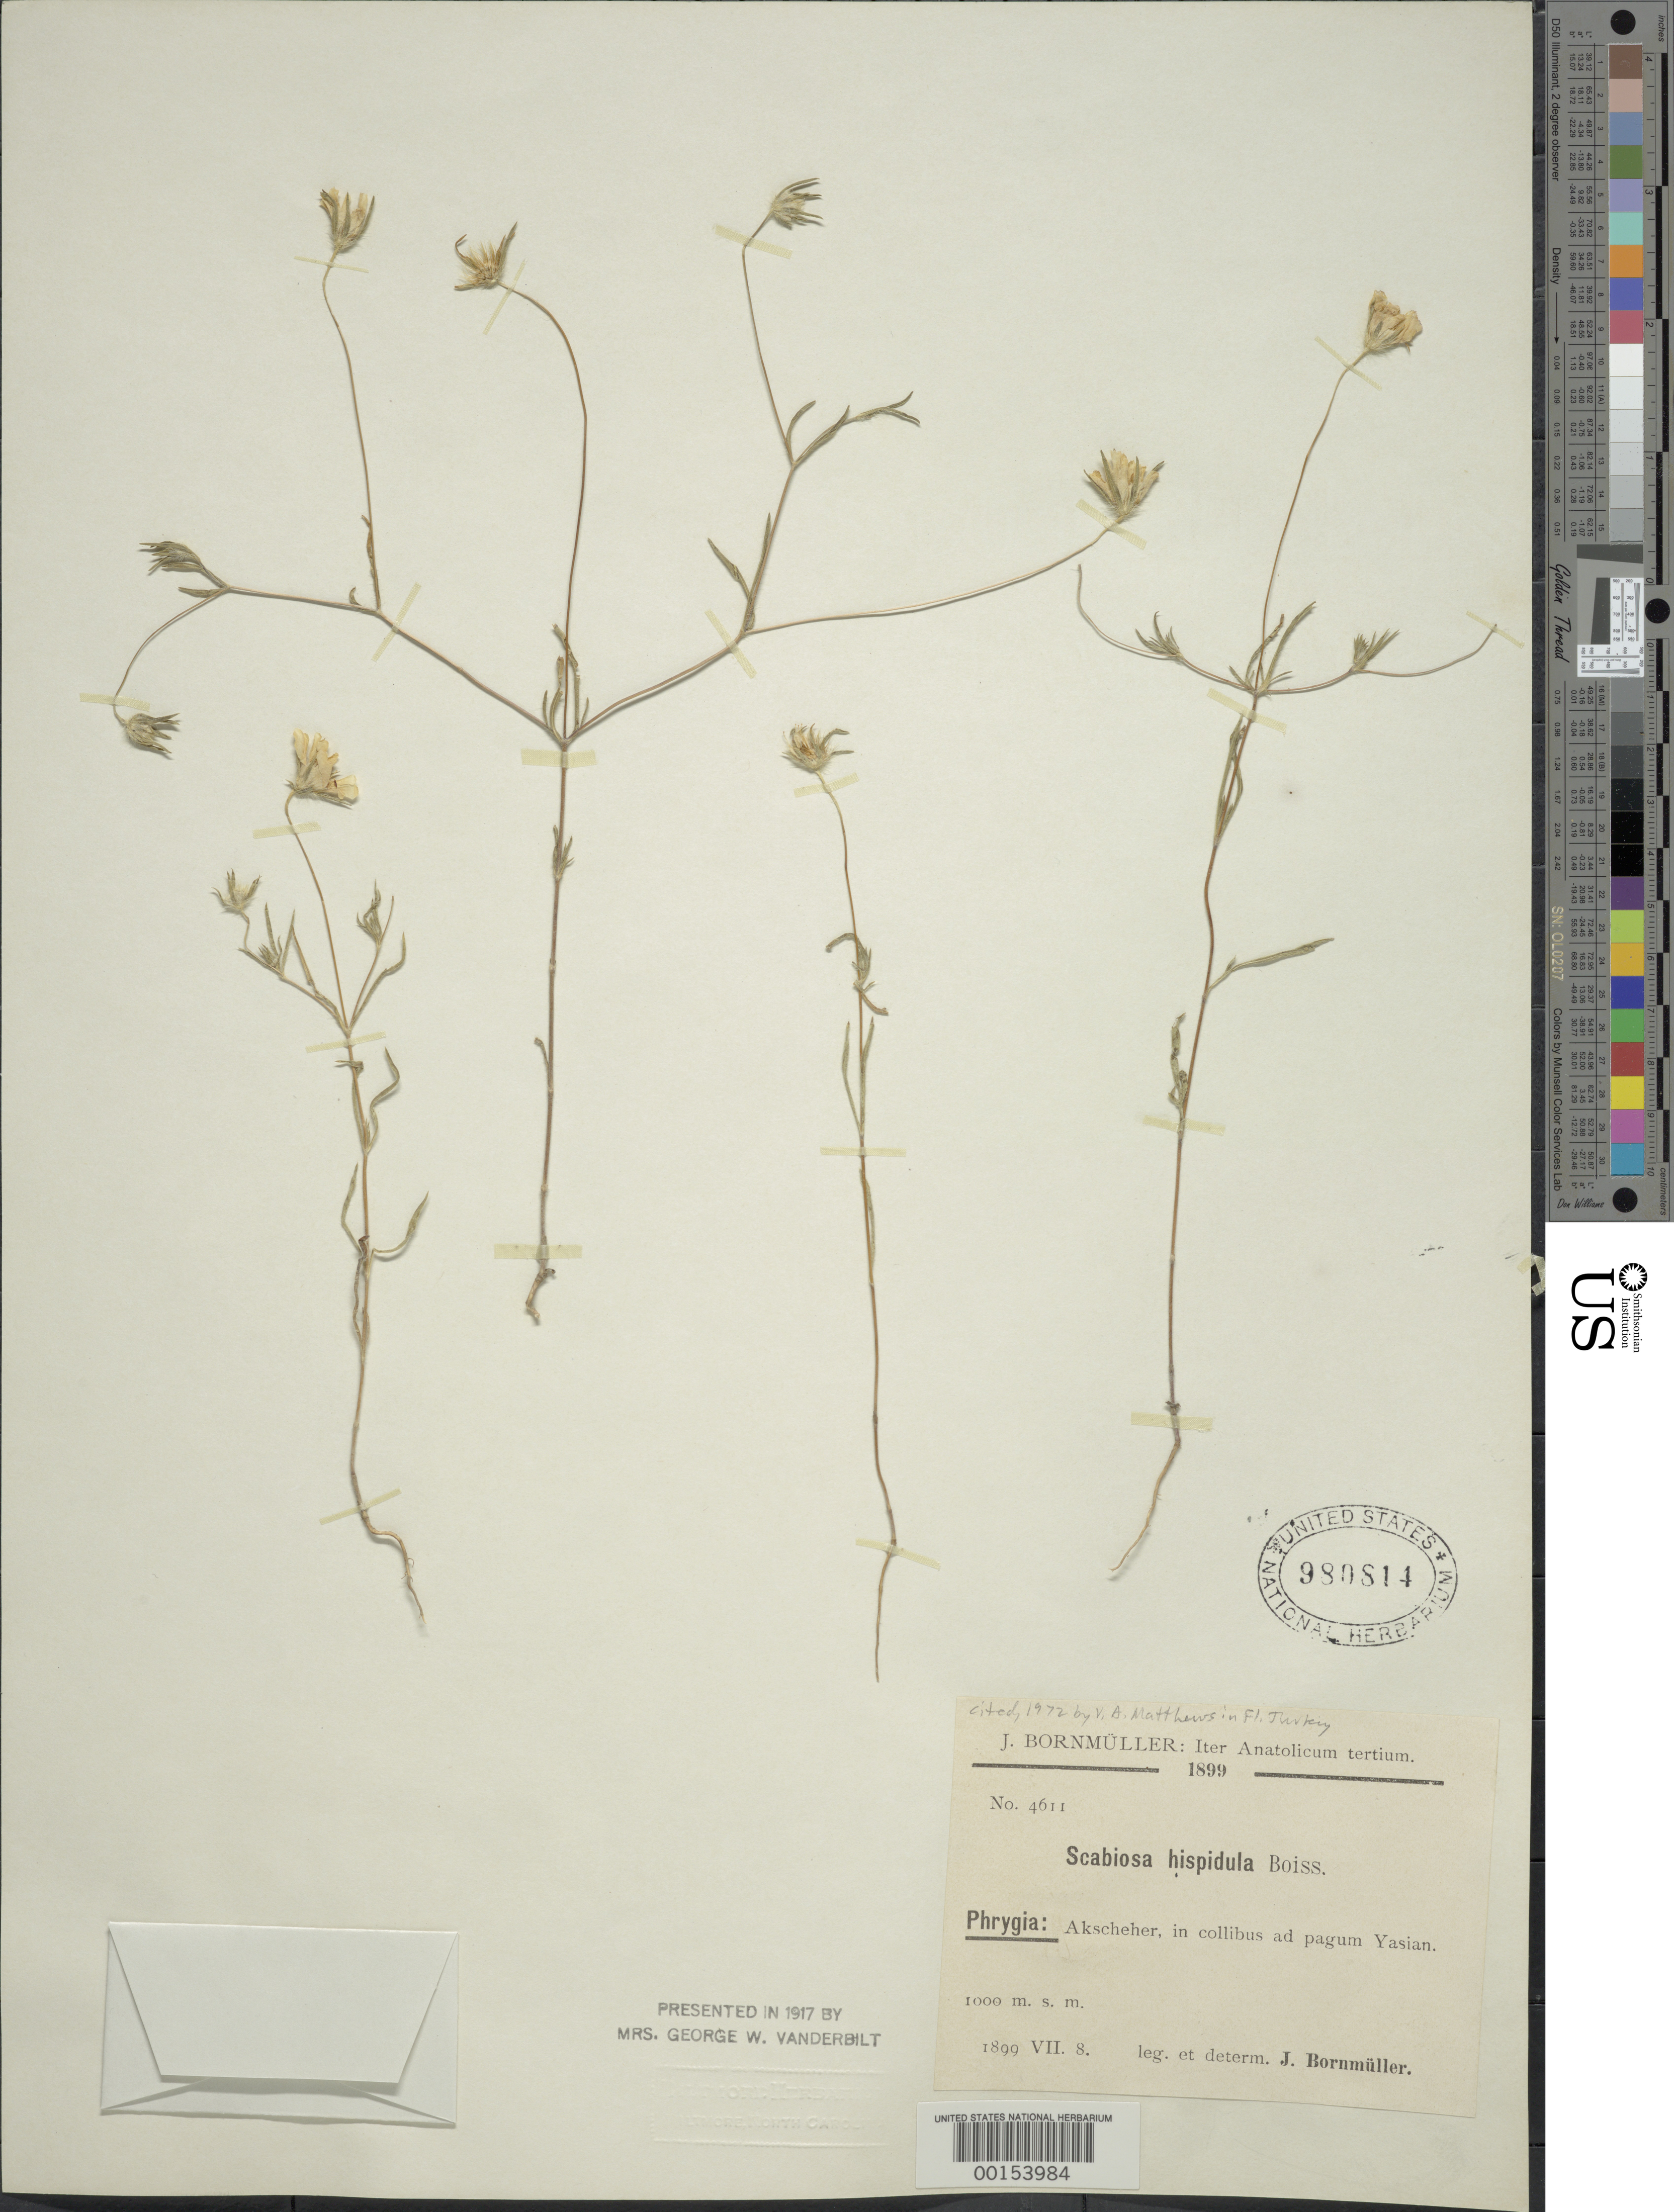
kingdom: Plantae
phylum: Tracheophyta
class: Magnoliopsida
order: Dipsacales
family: Caprifoliaceae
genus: Scabiosa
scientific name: Scabiosa hispidula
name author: Boiss.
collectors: J. Bornmüller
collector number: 4611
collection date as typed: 08 Jul 1899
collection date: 1899-07-08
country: Turkey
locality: Phrygia, Akscheher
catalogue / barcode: US 980814